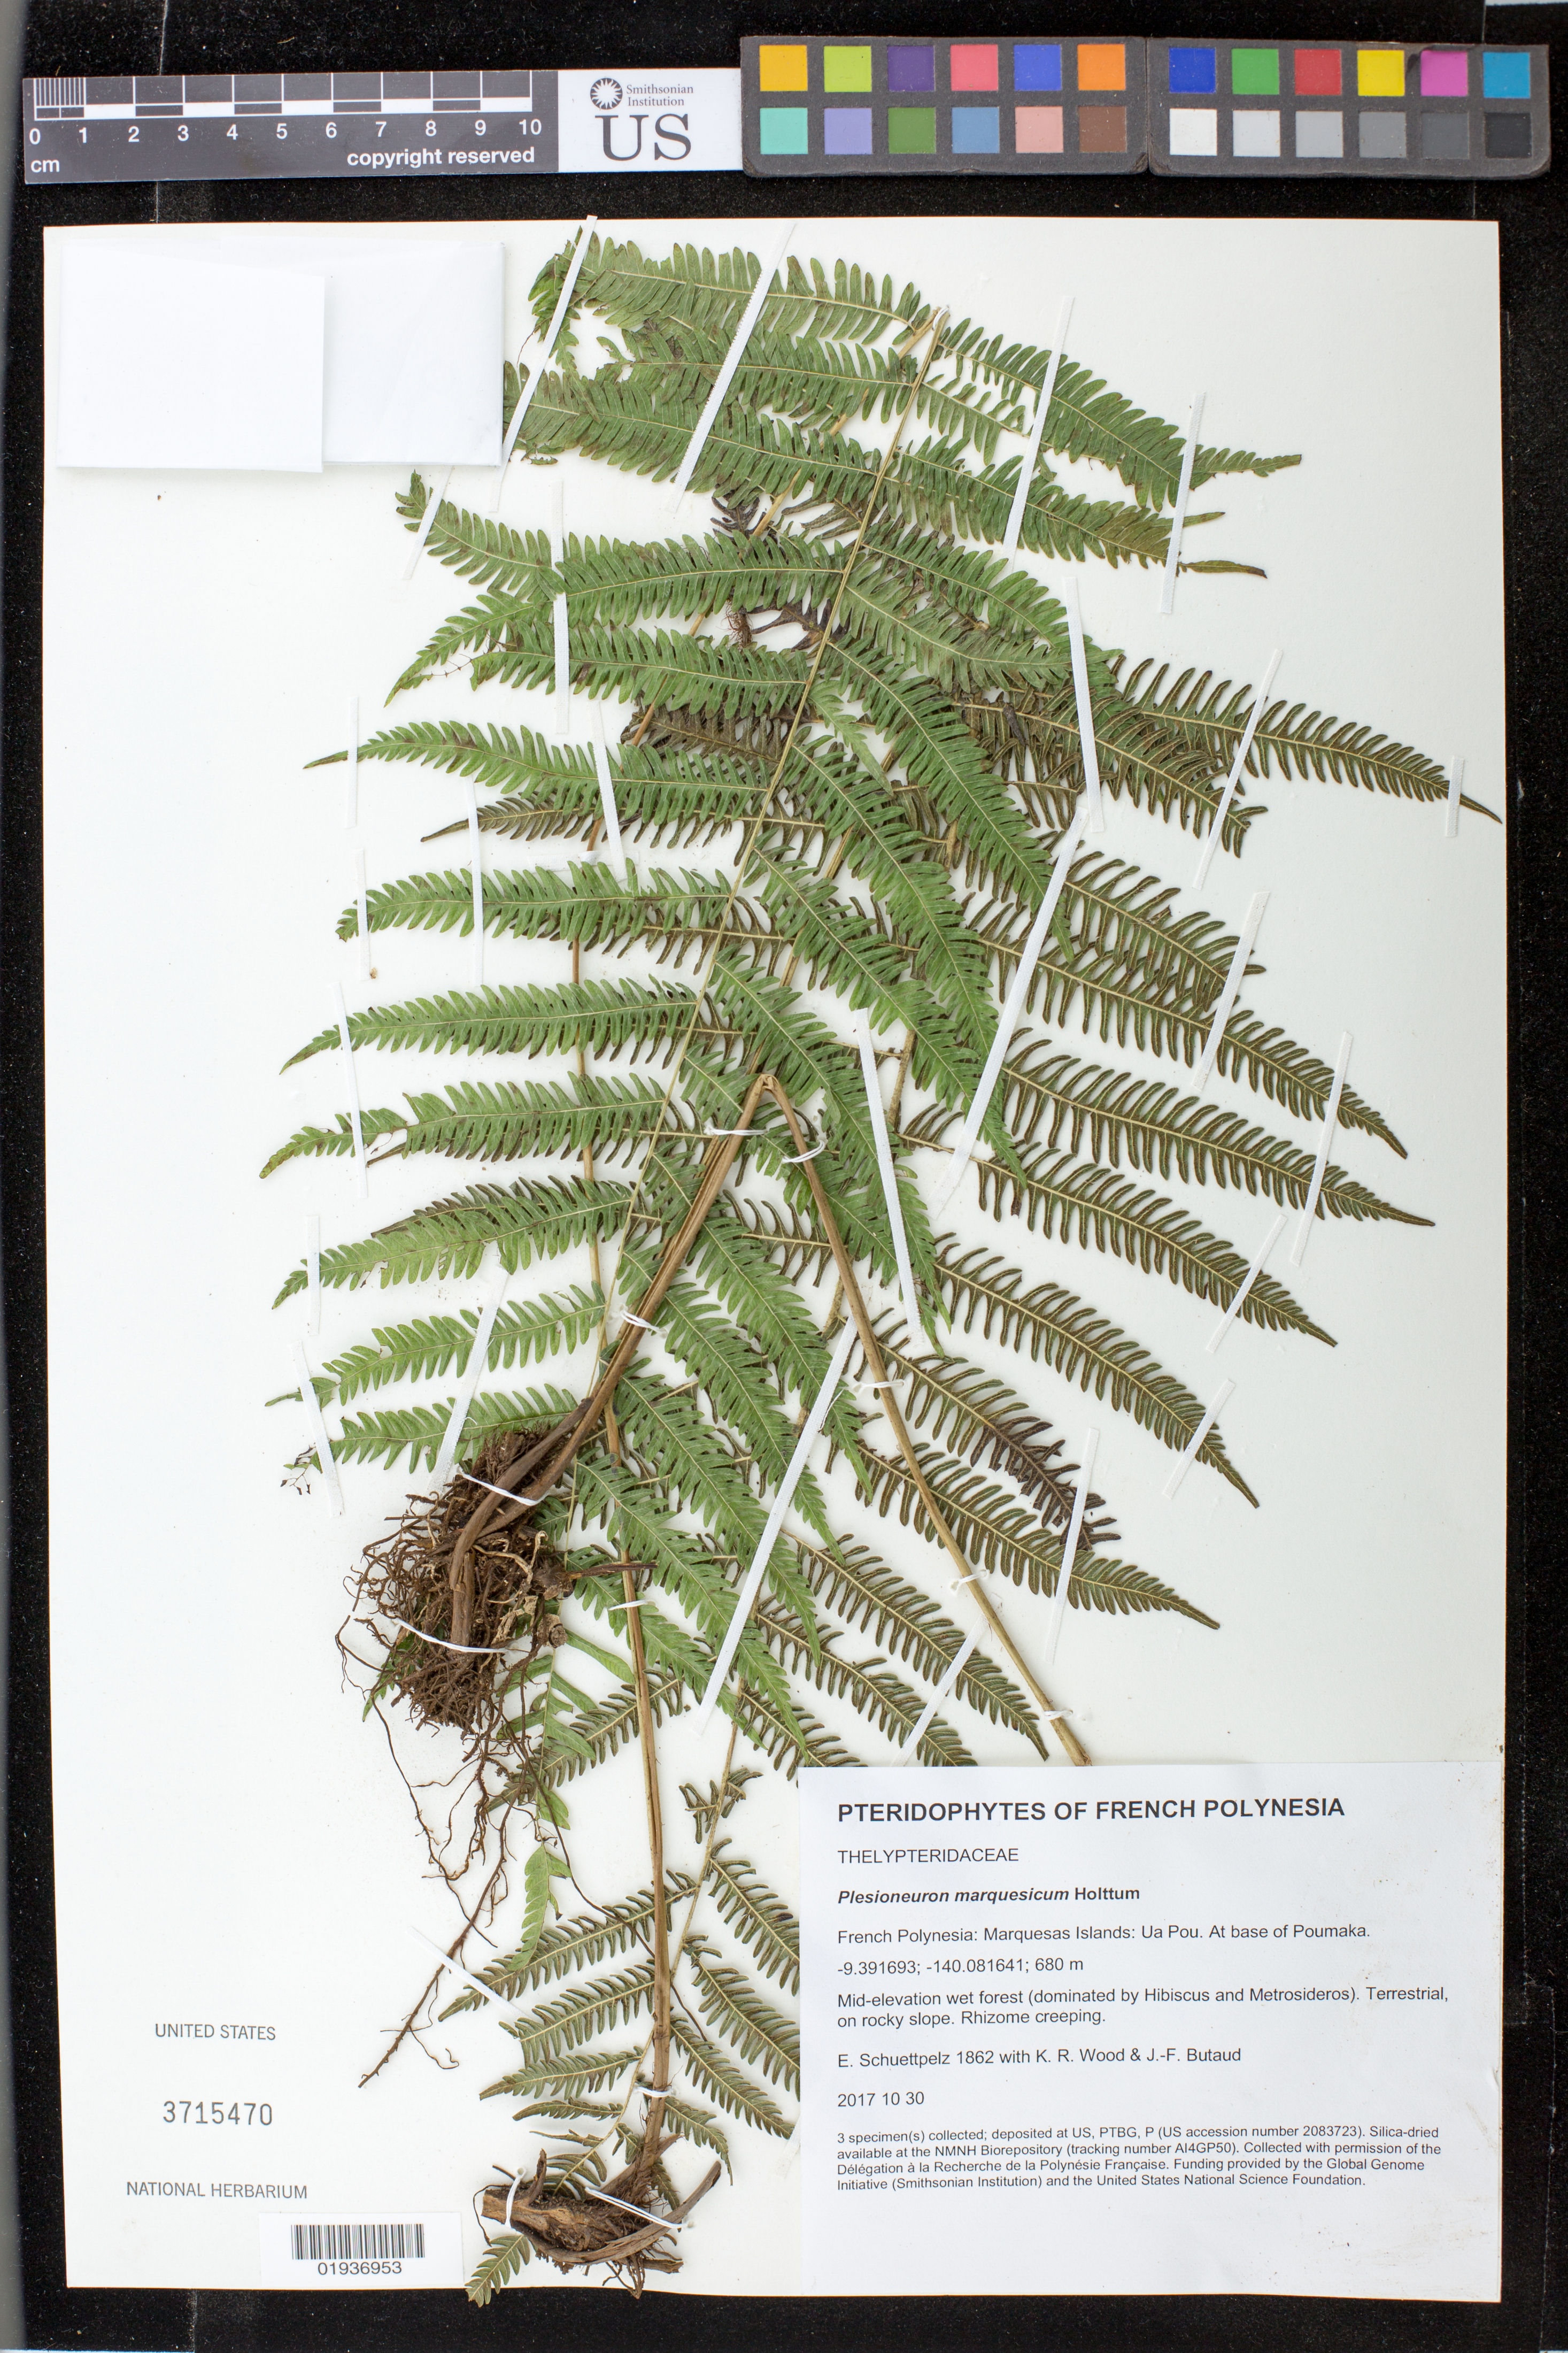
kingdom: Plantae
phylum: Tracheophyta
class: Polypodiopsida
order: Polypodiales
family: Thelypteridaceae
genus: Plesioneuron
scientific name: Plesioneuron marquesicum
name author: Holttum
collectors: E. Schuettpelz, K. R. Wood & J. -F. Butaud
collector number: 1862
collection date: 2017-10-30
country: French Polynesia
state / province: Marquesas Islands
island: Ua Pou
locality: At base of Poumaka.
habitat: Mid-elevation wet forest (dominated by Hibiscus and Metrosideros).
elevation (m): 680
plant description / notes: Collected with permission of the Délégation à la Recherche de la Polynésie Française. Funding provided by the Global Genome Initiative (Smithsonian Institution) and the United States National Science Foundation. Silica dried tissue stored at AI4GP50 in the NMNH Biorepository, Smithsonian Institution.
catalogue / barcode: US 3715470